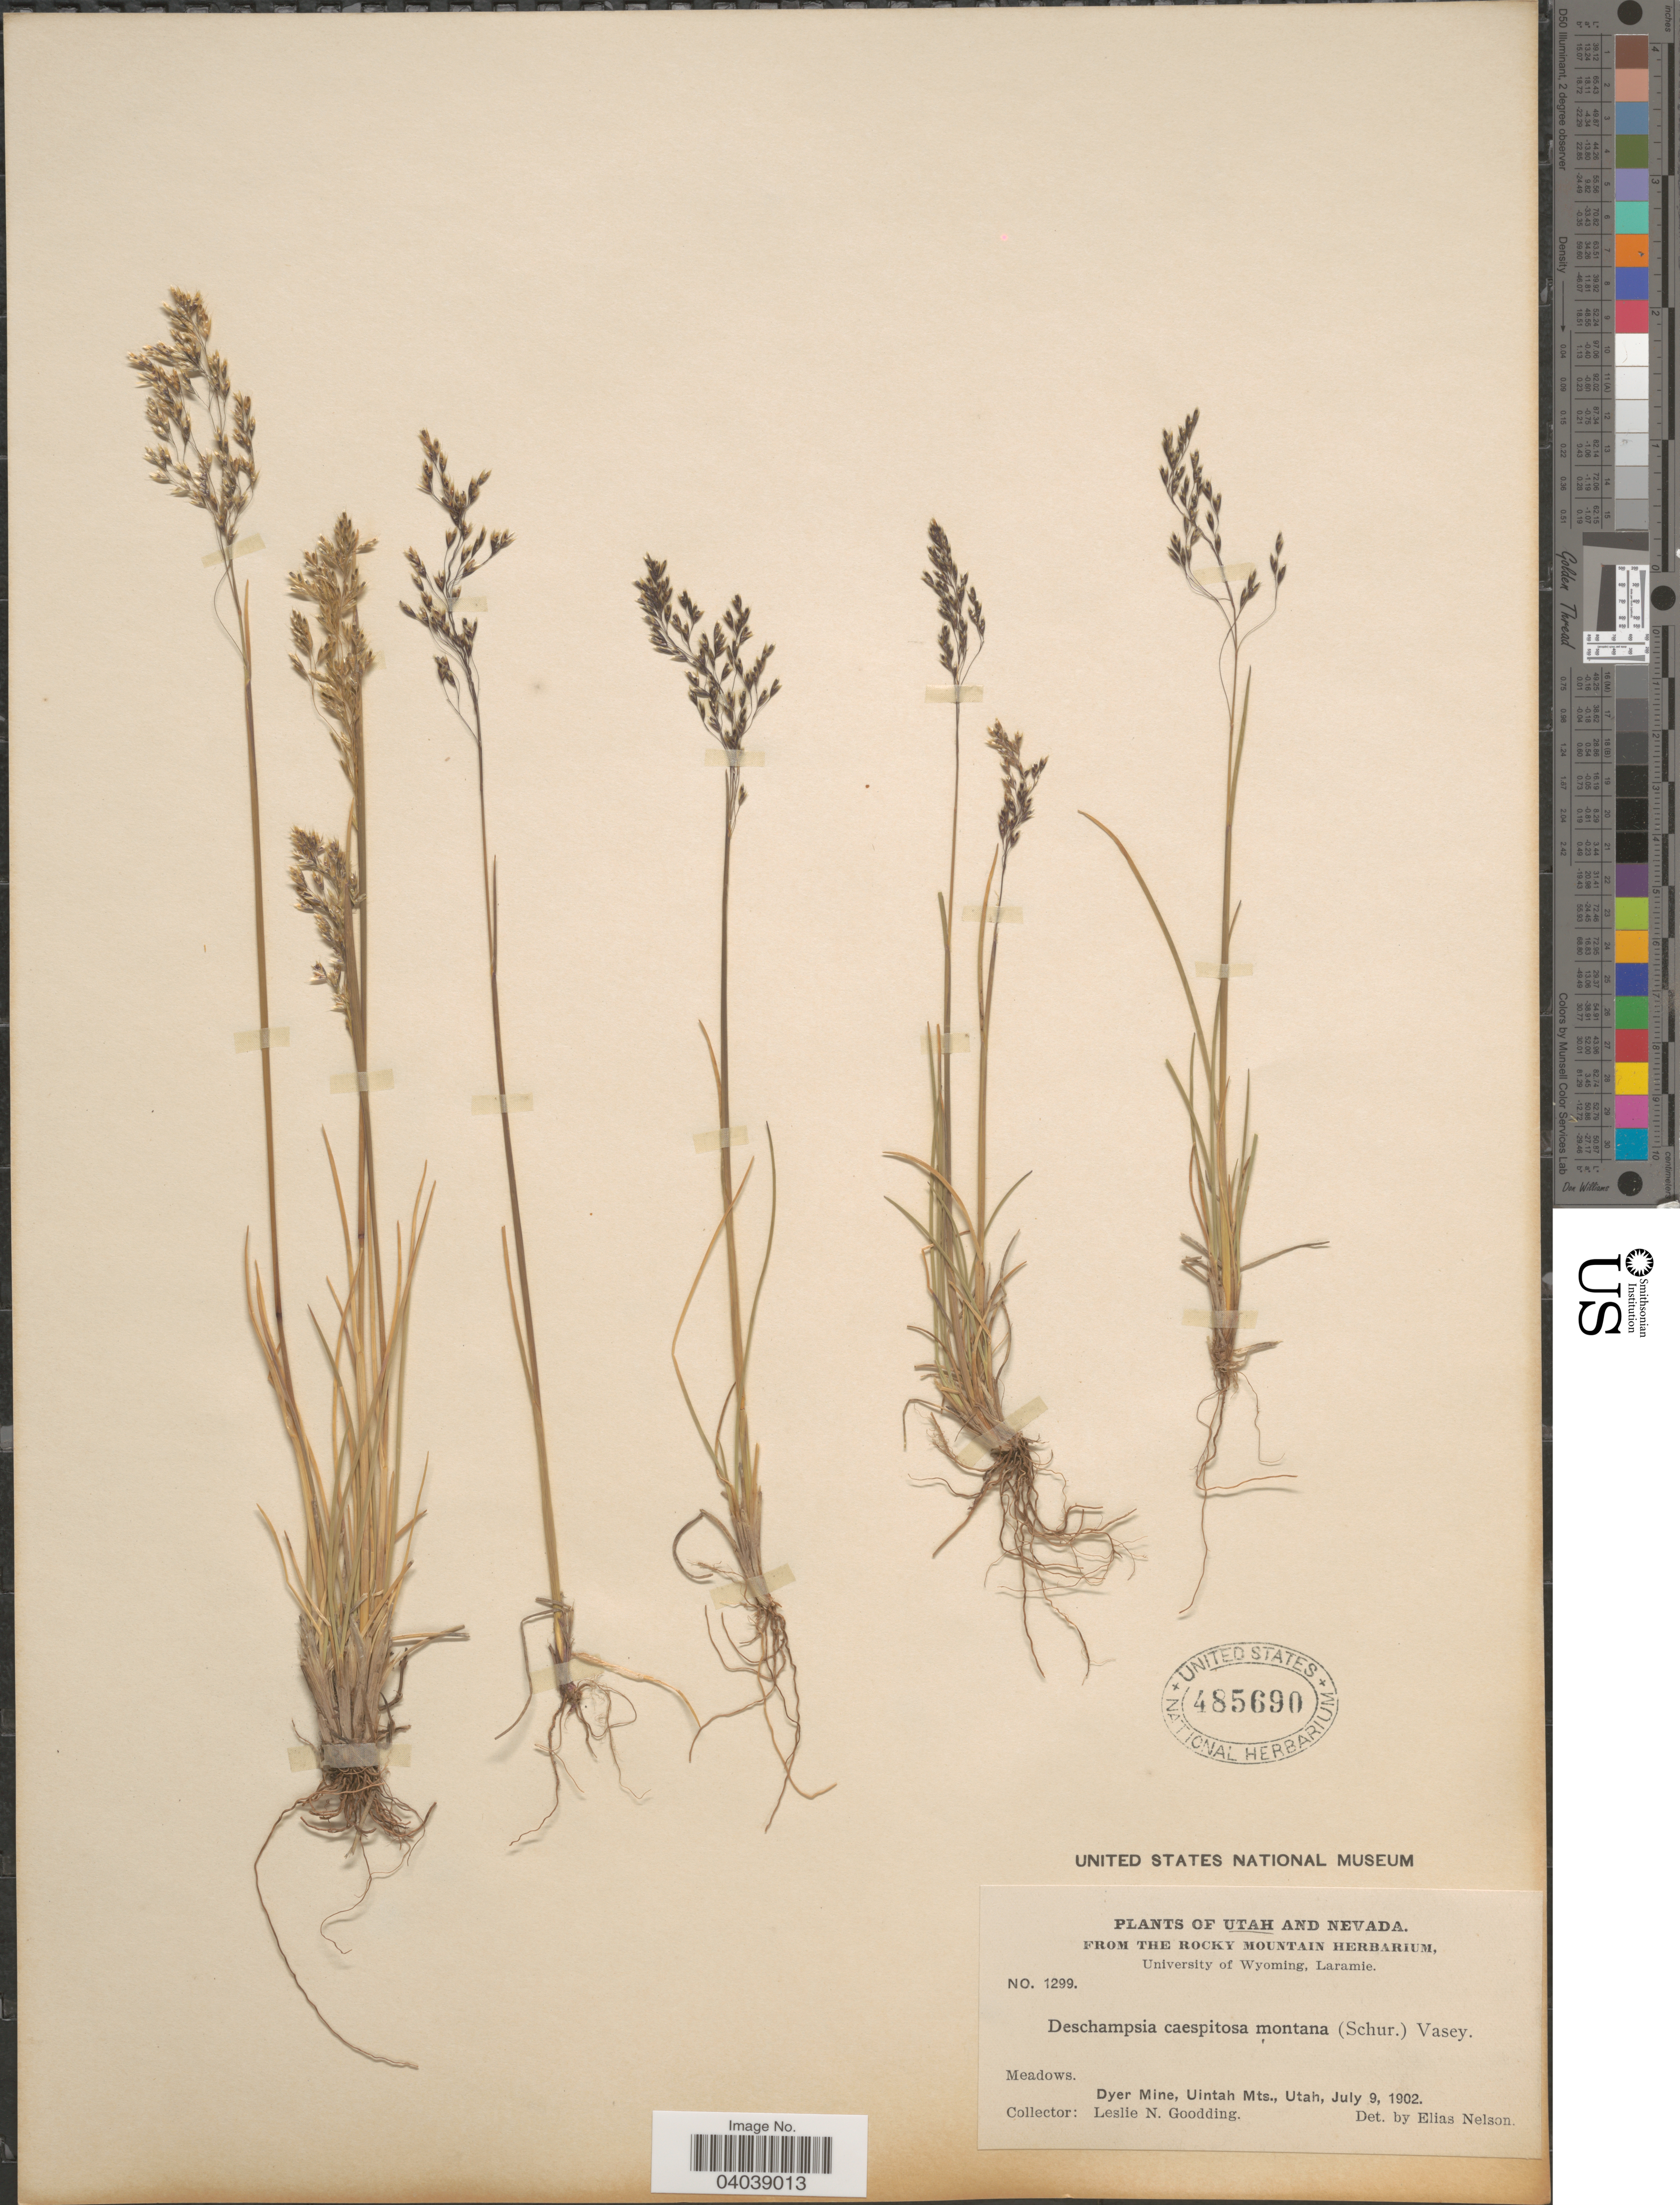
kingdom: Plantae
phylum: Tracheophyta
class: Liliopsida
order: Poales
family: Poaceae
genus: Deschampsia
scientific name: Deschampsia cespitosa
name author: (L.) P. Beauv.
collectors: L. N. Goodding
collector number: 1299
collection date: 1902-07-09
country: United States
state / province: Utah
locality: Meadows. Dyer Mine, Uintah Mountains.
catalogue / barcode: US 458690